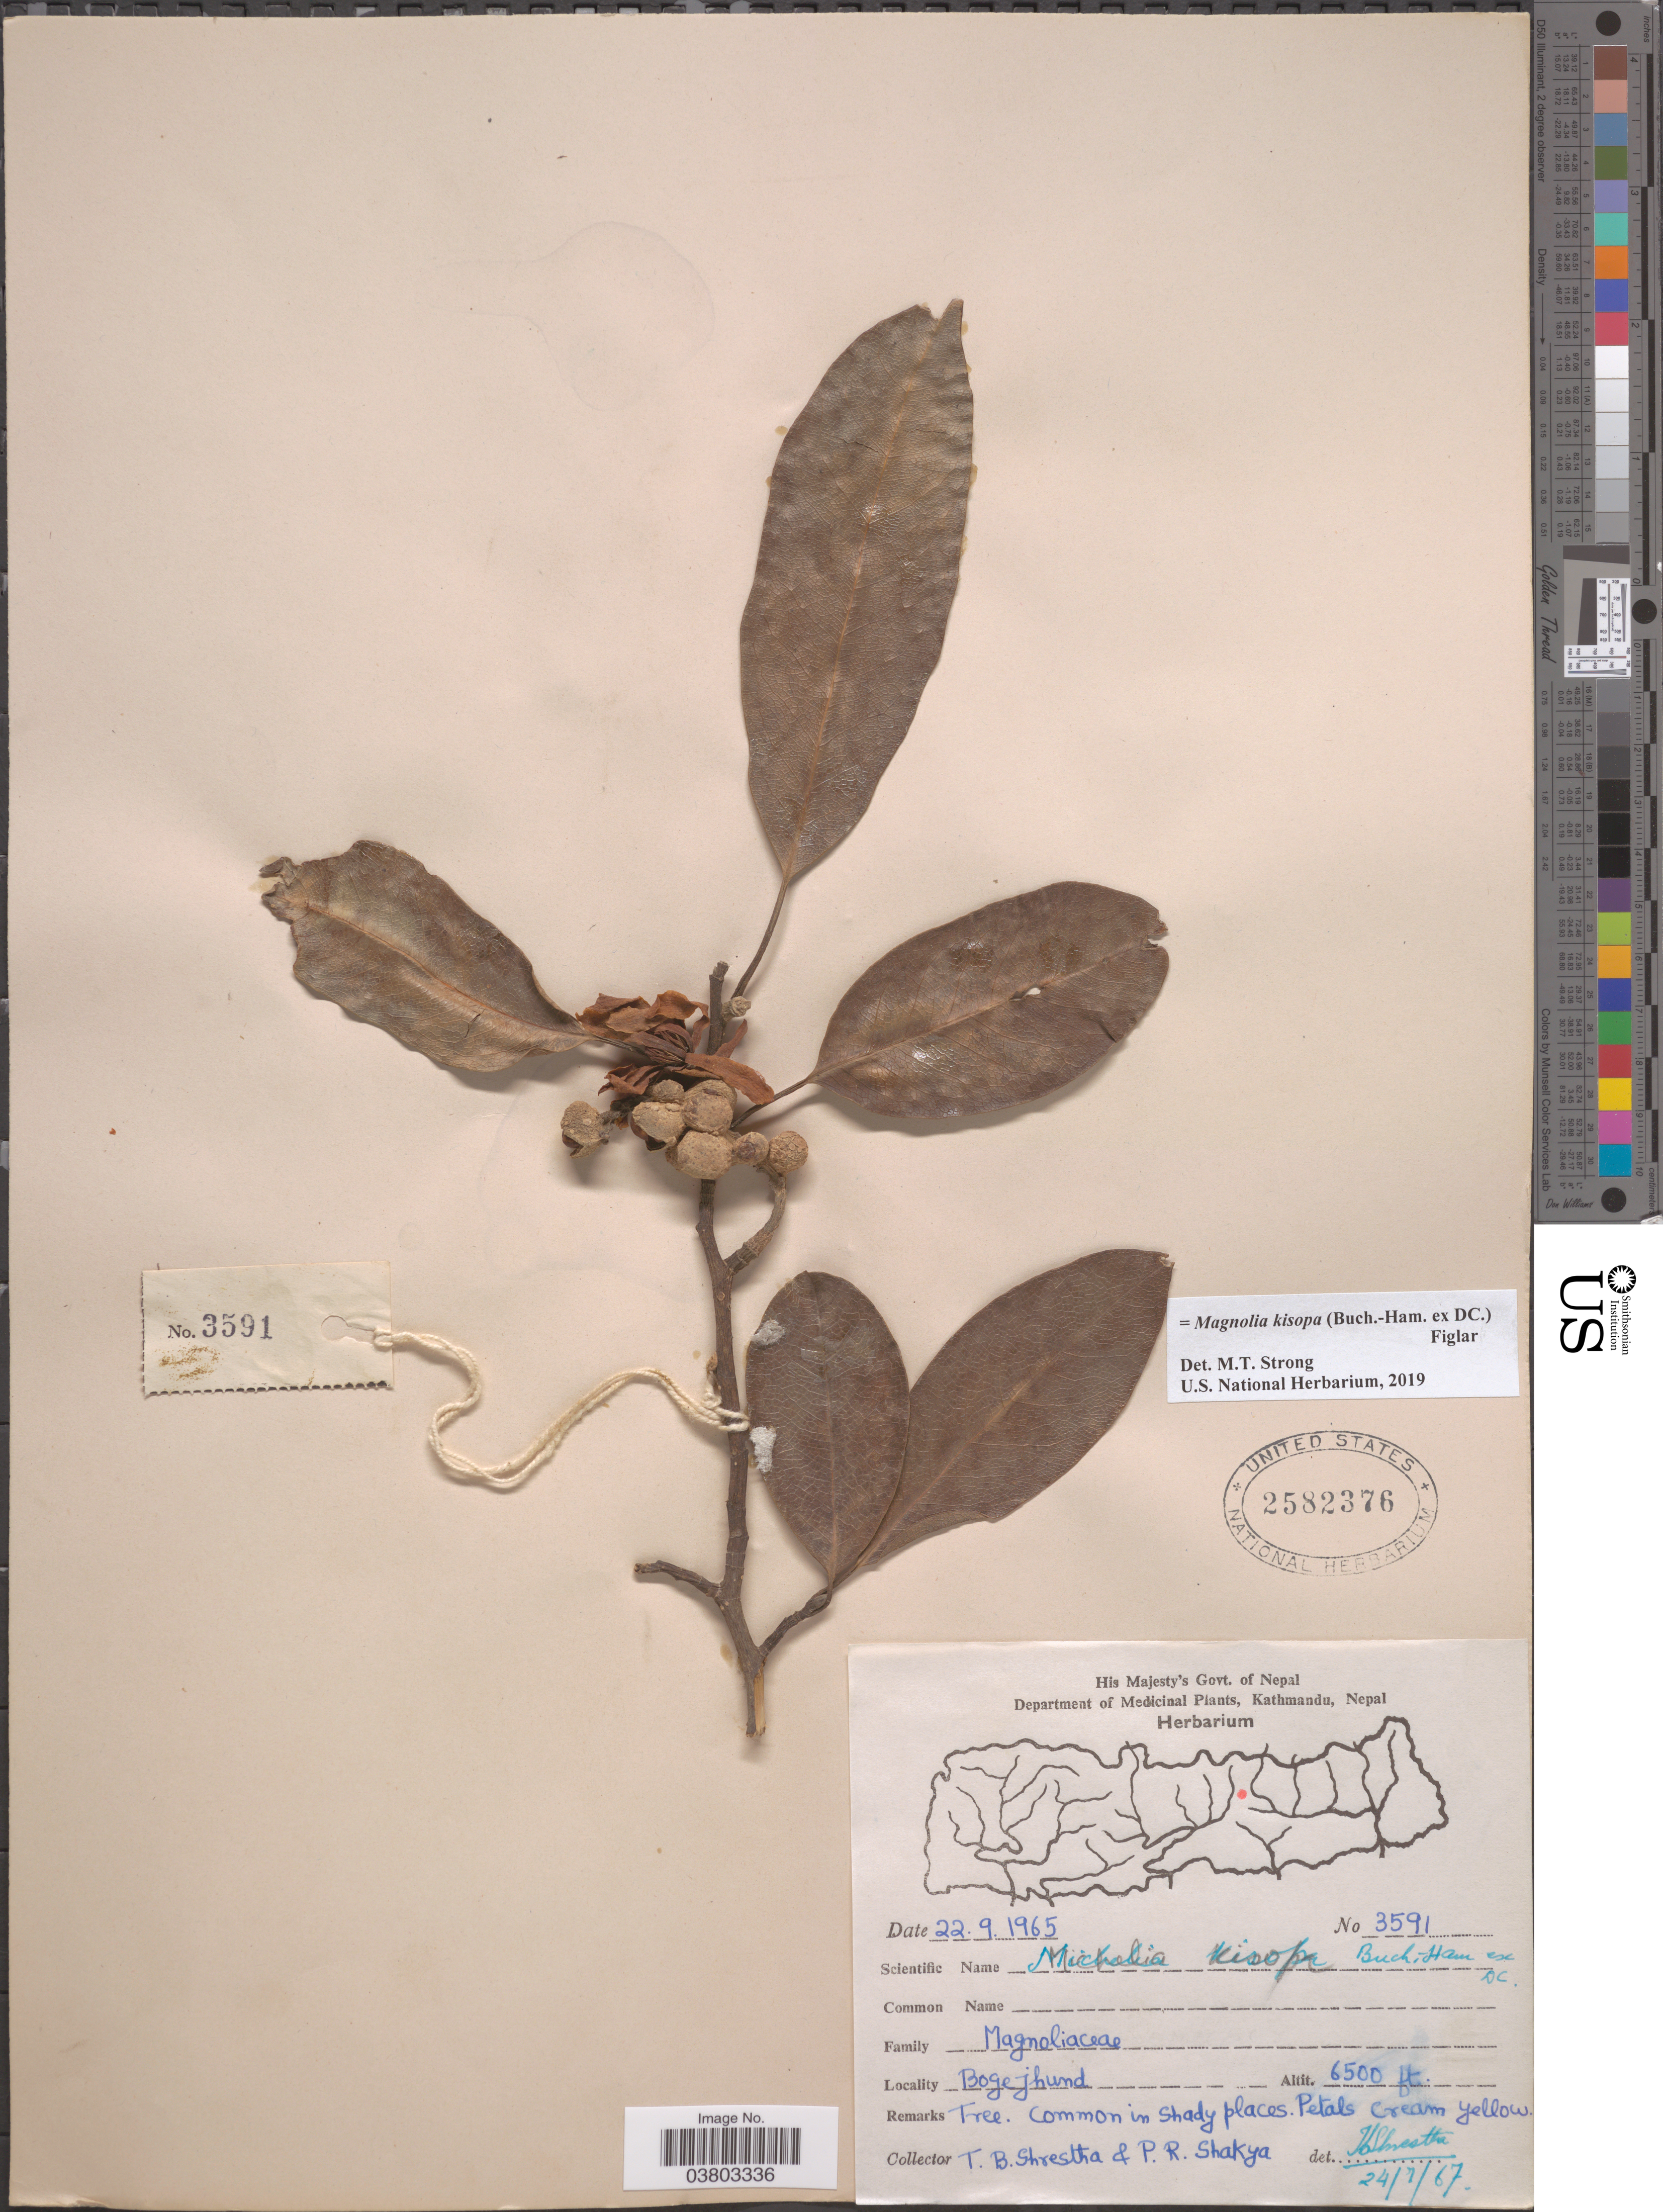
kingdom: Plantae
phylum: Tracheophyta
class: Magnoliopsida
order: Magnoliales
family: Magnoliaceae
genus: Magnolia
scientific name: Magnolia kisopa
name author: (Buch.-Ham. ex DC.) Figlar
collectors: T. B. Shrestha & P. Shakya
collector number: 3591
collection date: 1965-09-22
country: Nepal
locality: Bogejhund.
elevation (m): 1981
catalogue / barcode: US 2582376